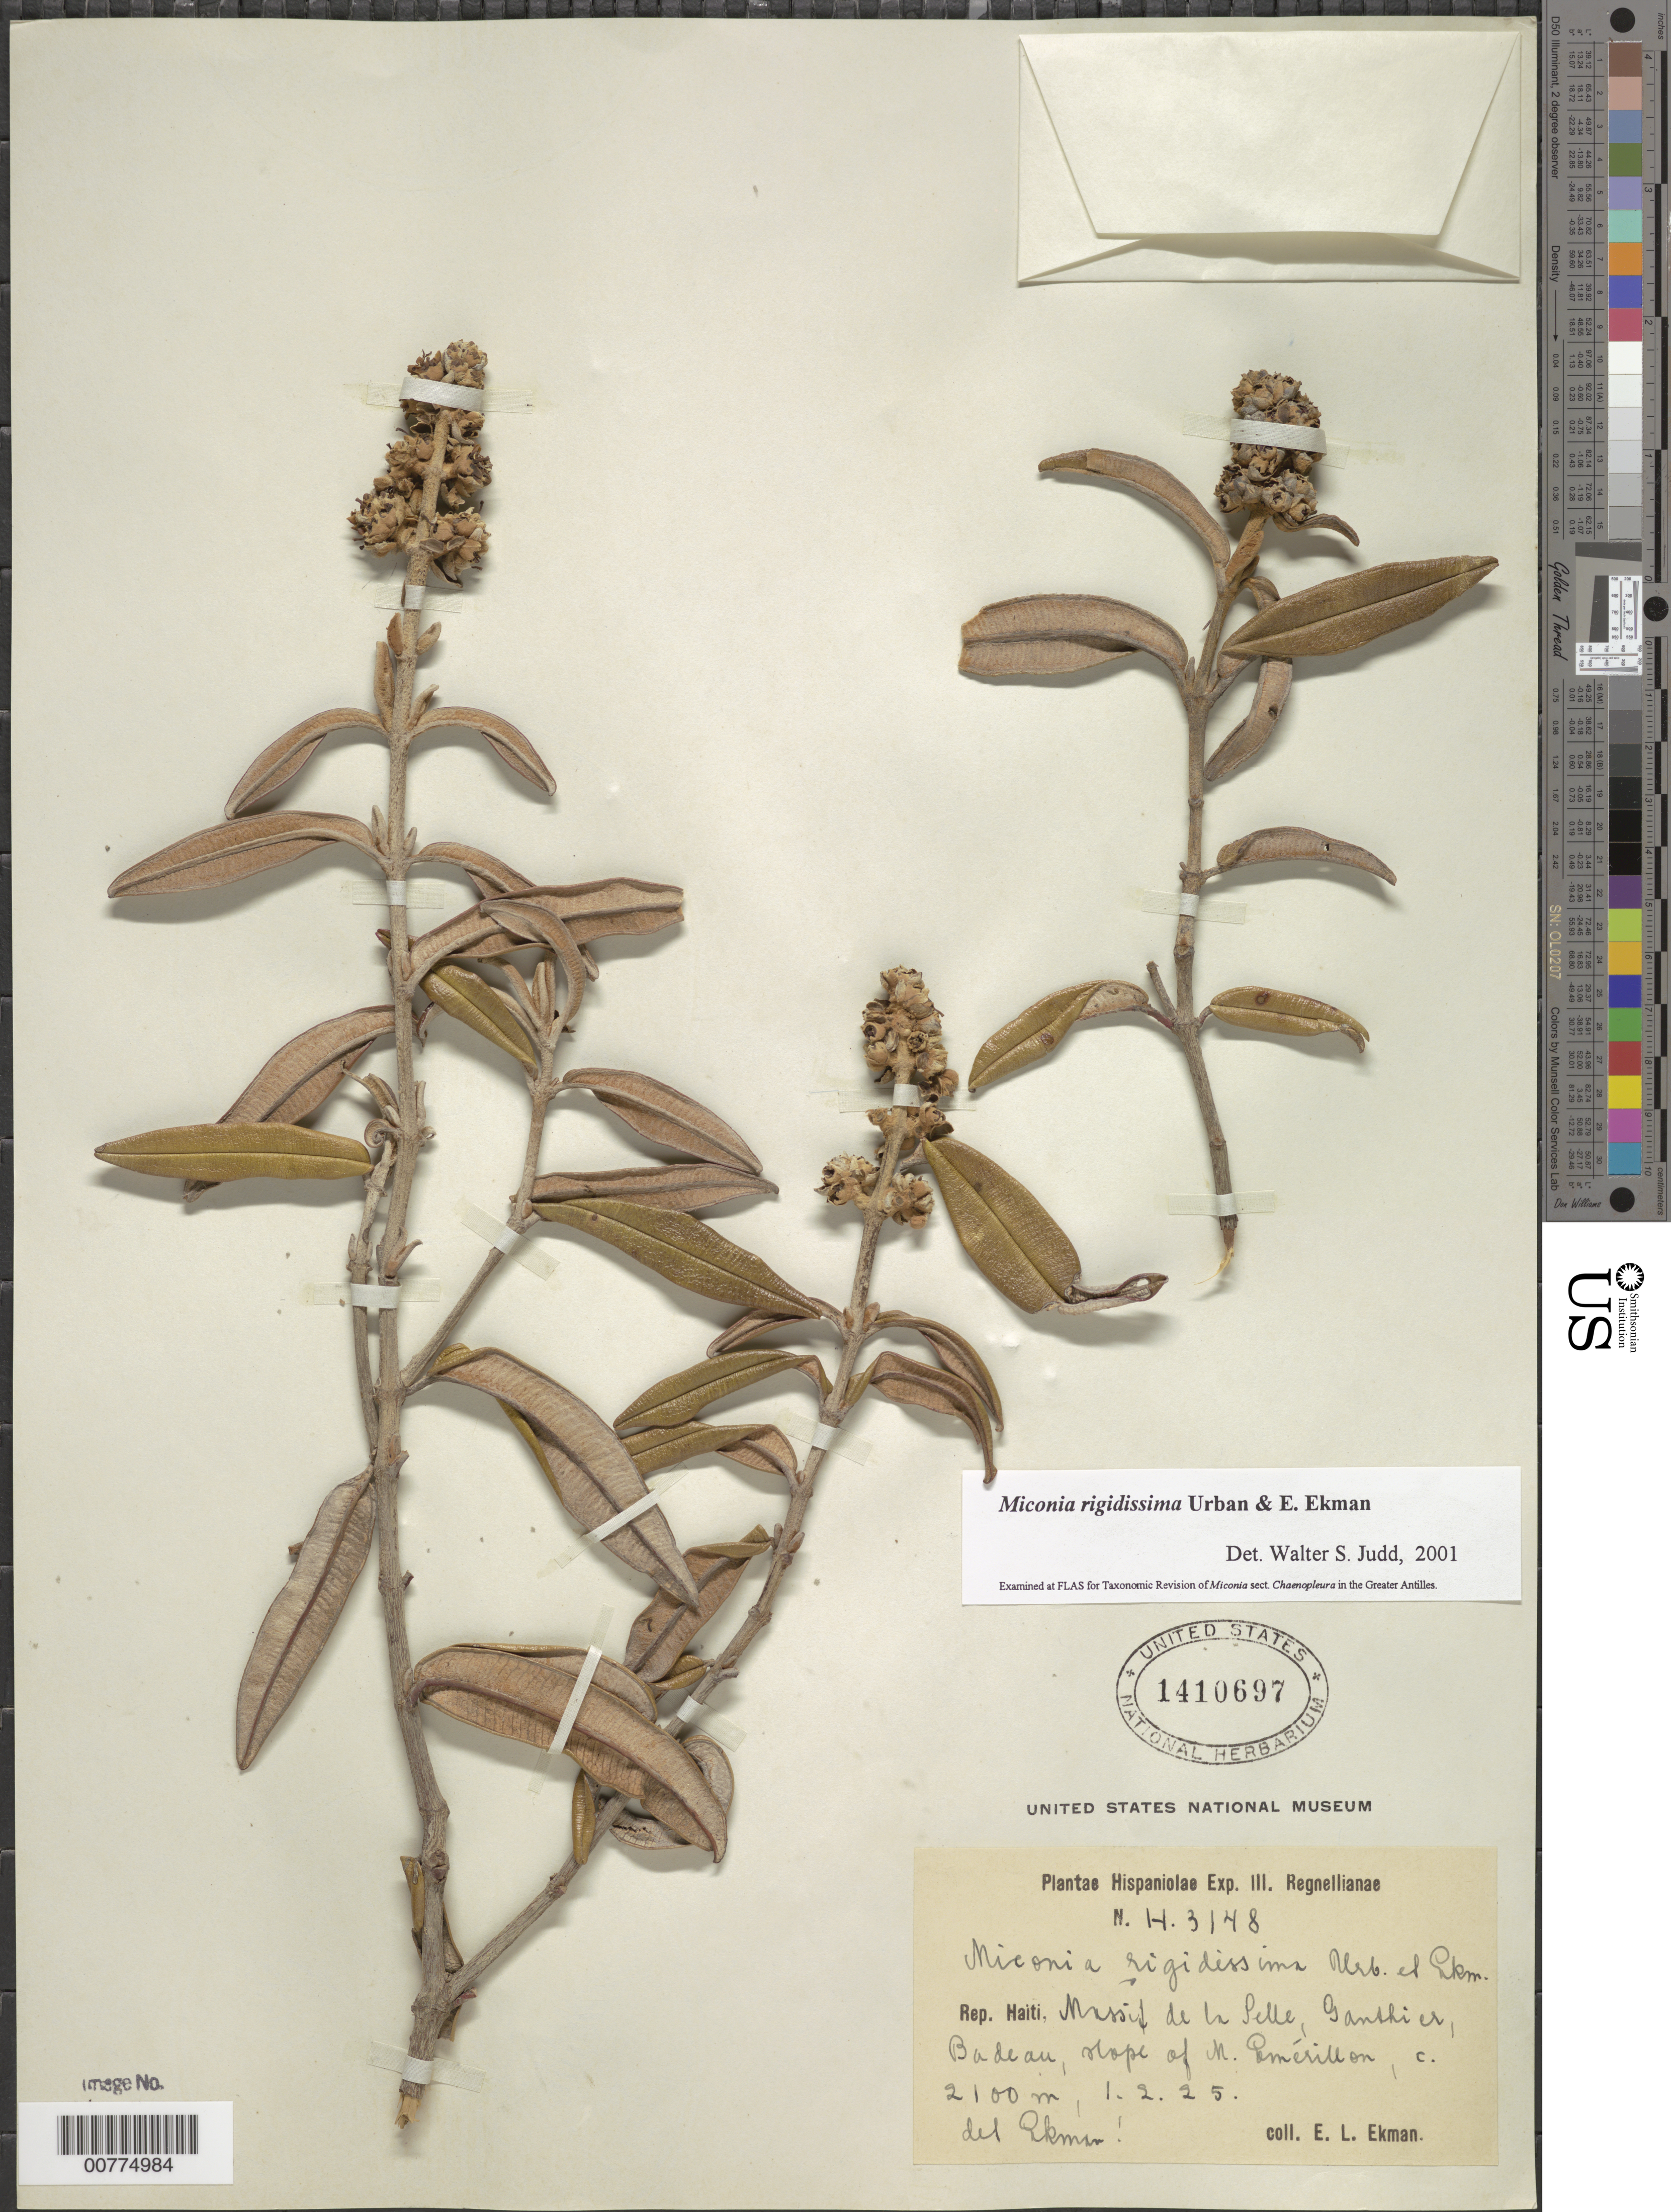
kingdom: Plantae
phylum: Tracheophyta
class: Magnoliopsida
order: Myrtales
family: Melastomataceae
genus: Miconia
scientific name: Miconia rigidissima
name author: Urb. & Ekman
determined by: Judd, Walter S.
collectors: E. L. Ekman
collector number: H 3148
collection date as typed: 01 Feb 1925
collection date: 1925-02-01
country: Haiti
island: Hispaniola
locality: Massif de La Selle, Ganthier, Badeau, slope of M. Emérillon.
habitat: Slope of mountain.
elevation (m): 2100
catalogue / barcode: US 1410697